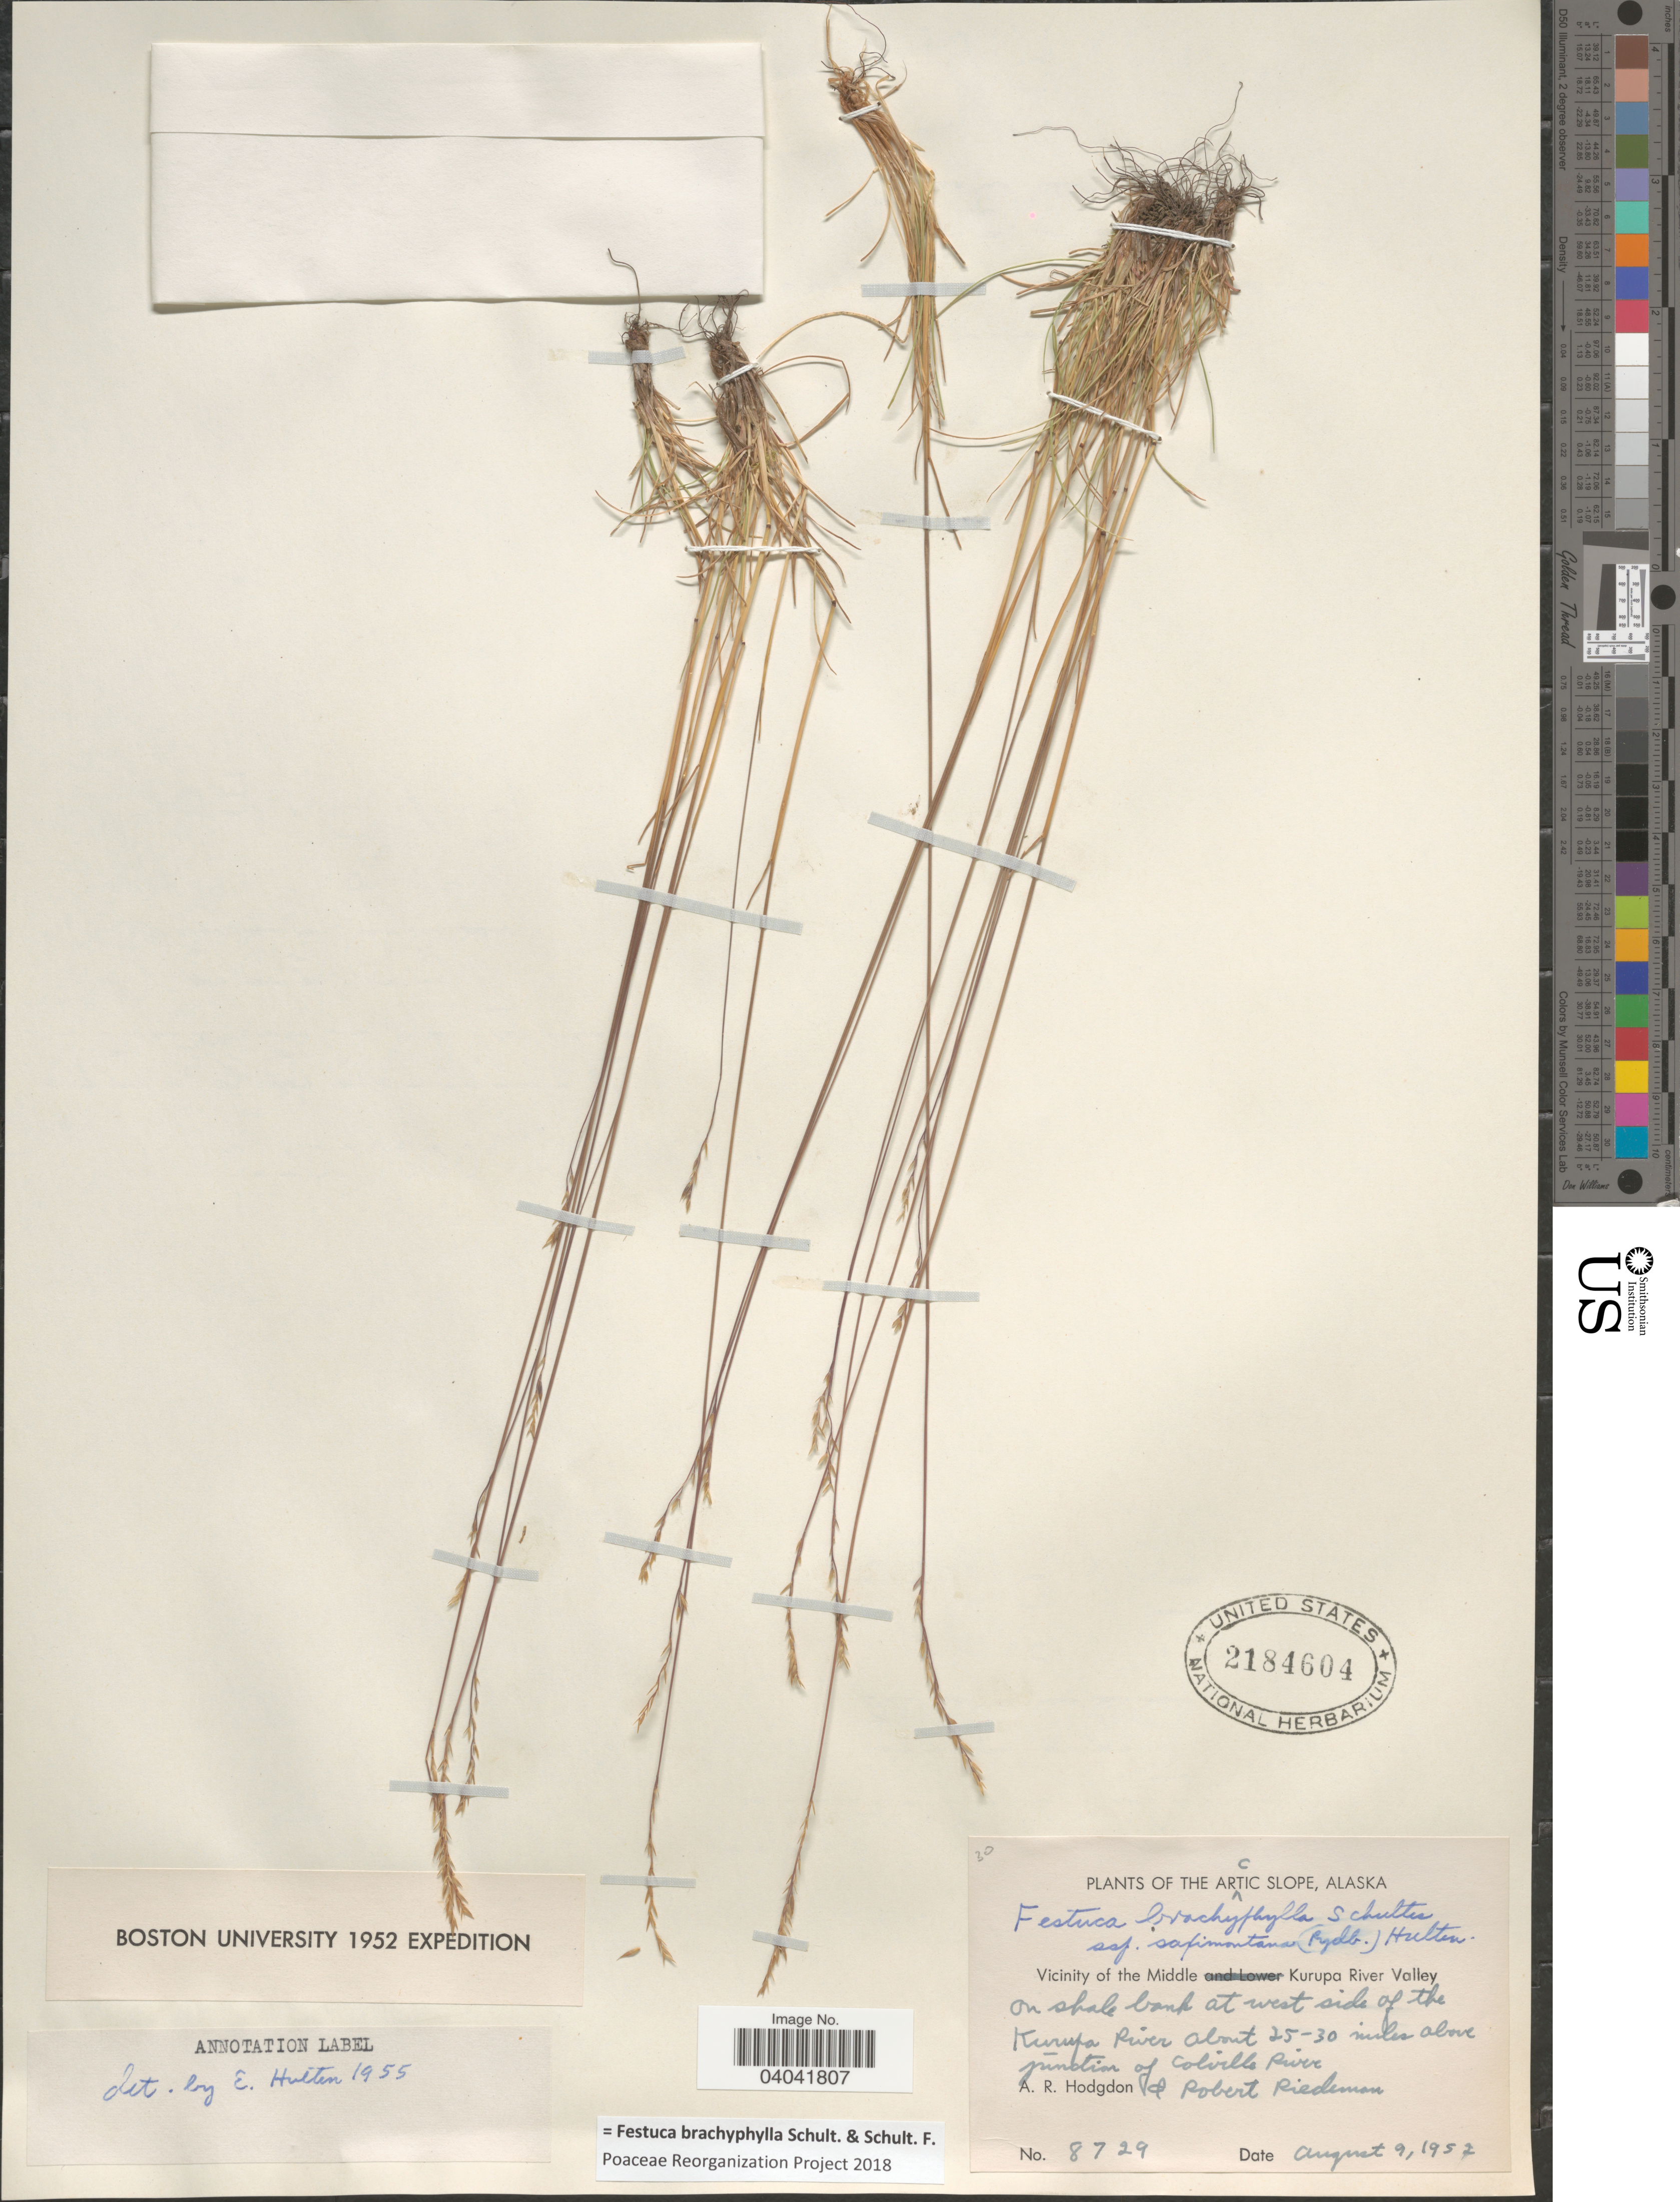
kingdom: Plantae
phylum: Tracheophyta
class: Liliopsida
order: Poales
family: Poaceae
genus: Festuca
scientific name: Festuca brachyphylla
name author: Schult. & Schult. f.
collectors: A. R. Hodgdon & R. Riedeman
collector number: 8729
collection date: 1952-08-09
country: United States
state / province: Alaska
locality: Arctic Slope. Vicinity of the Middle Kurupa River Valley. On shale bank at west side of the Kurupa River about 25-30 miles above junction of Colville River.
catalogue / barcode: US 2184604